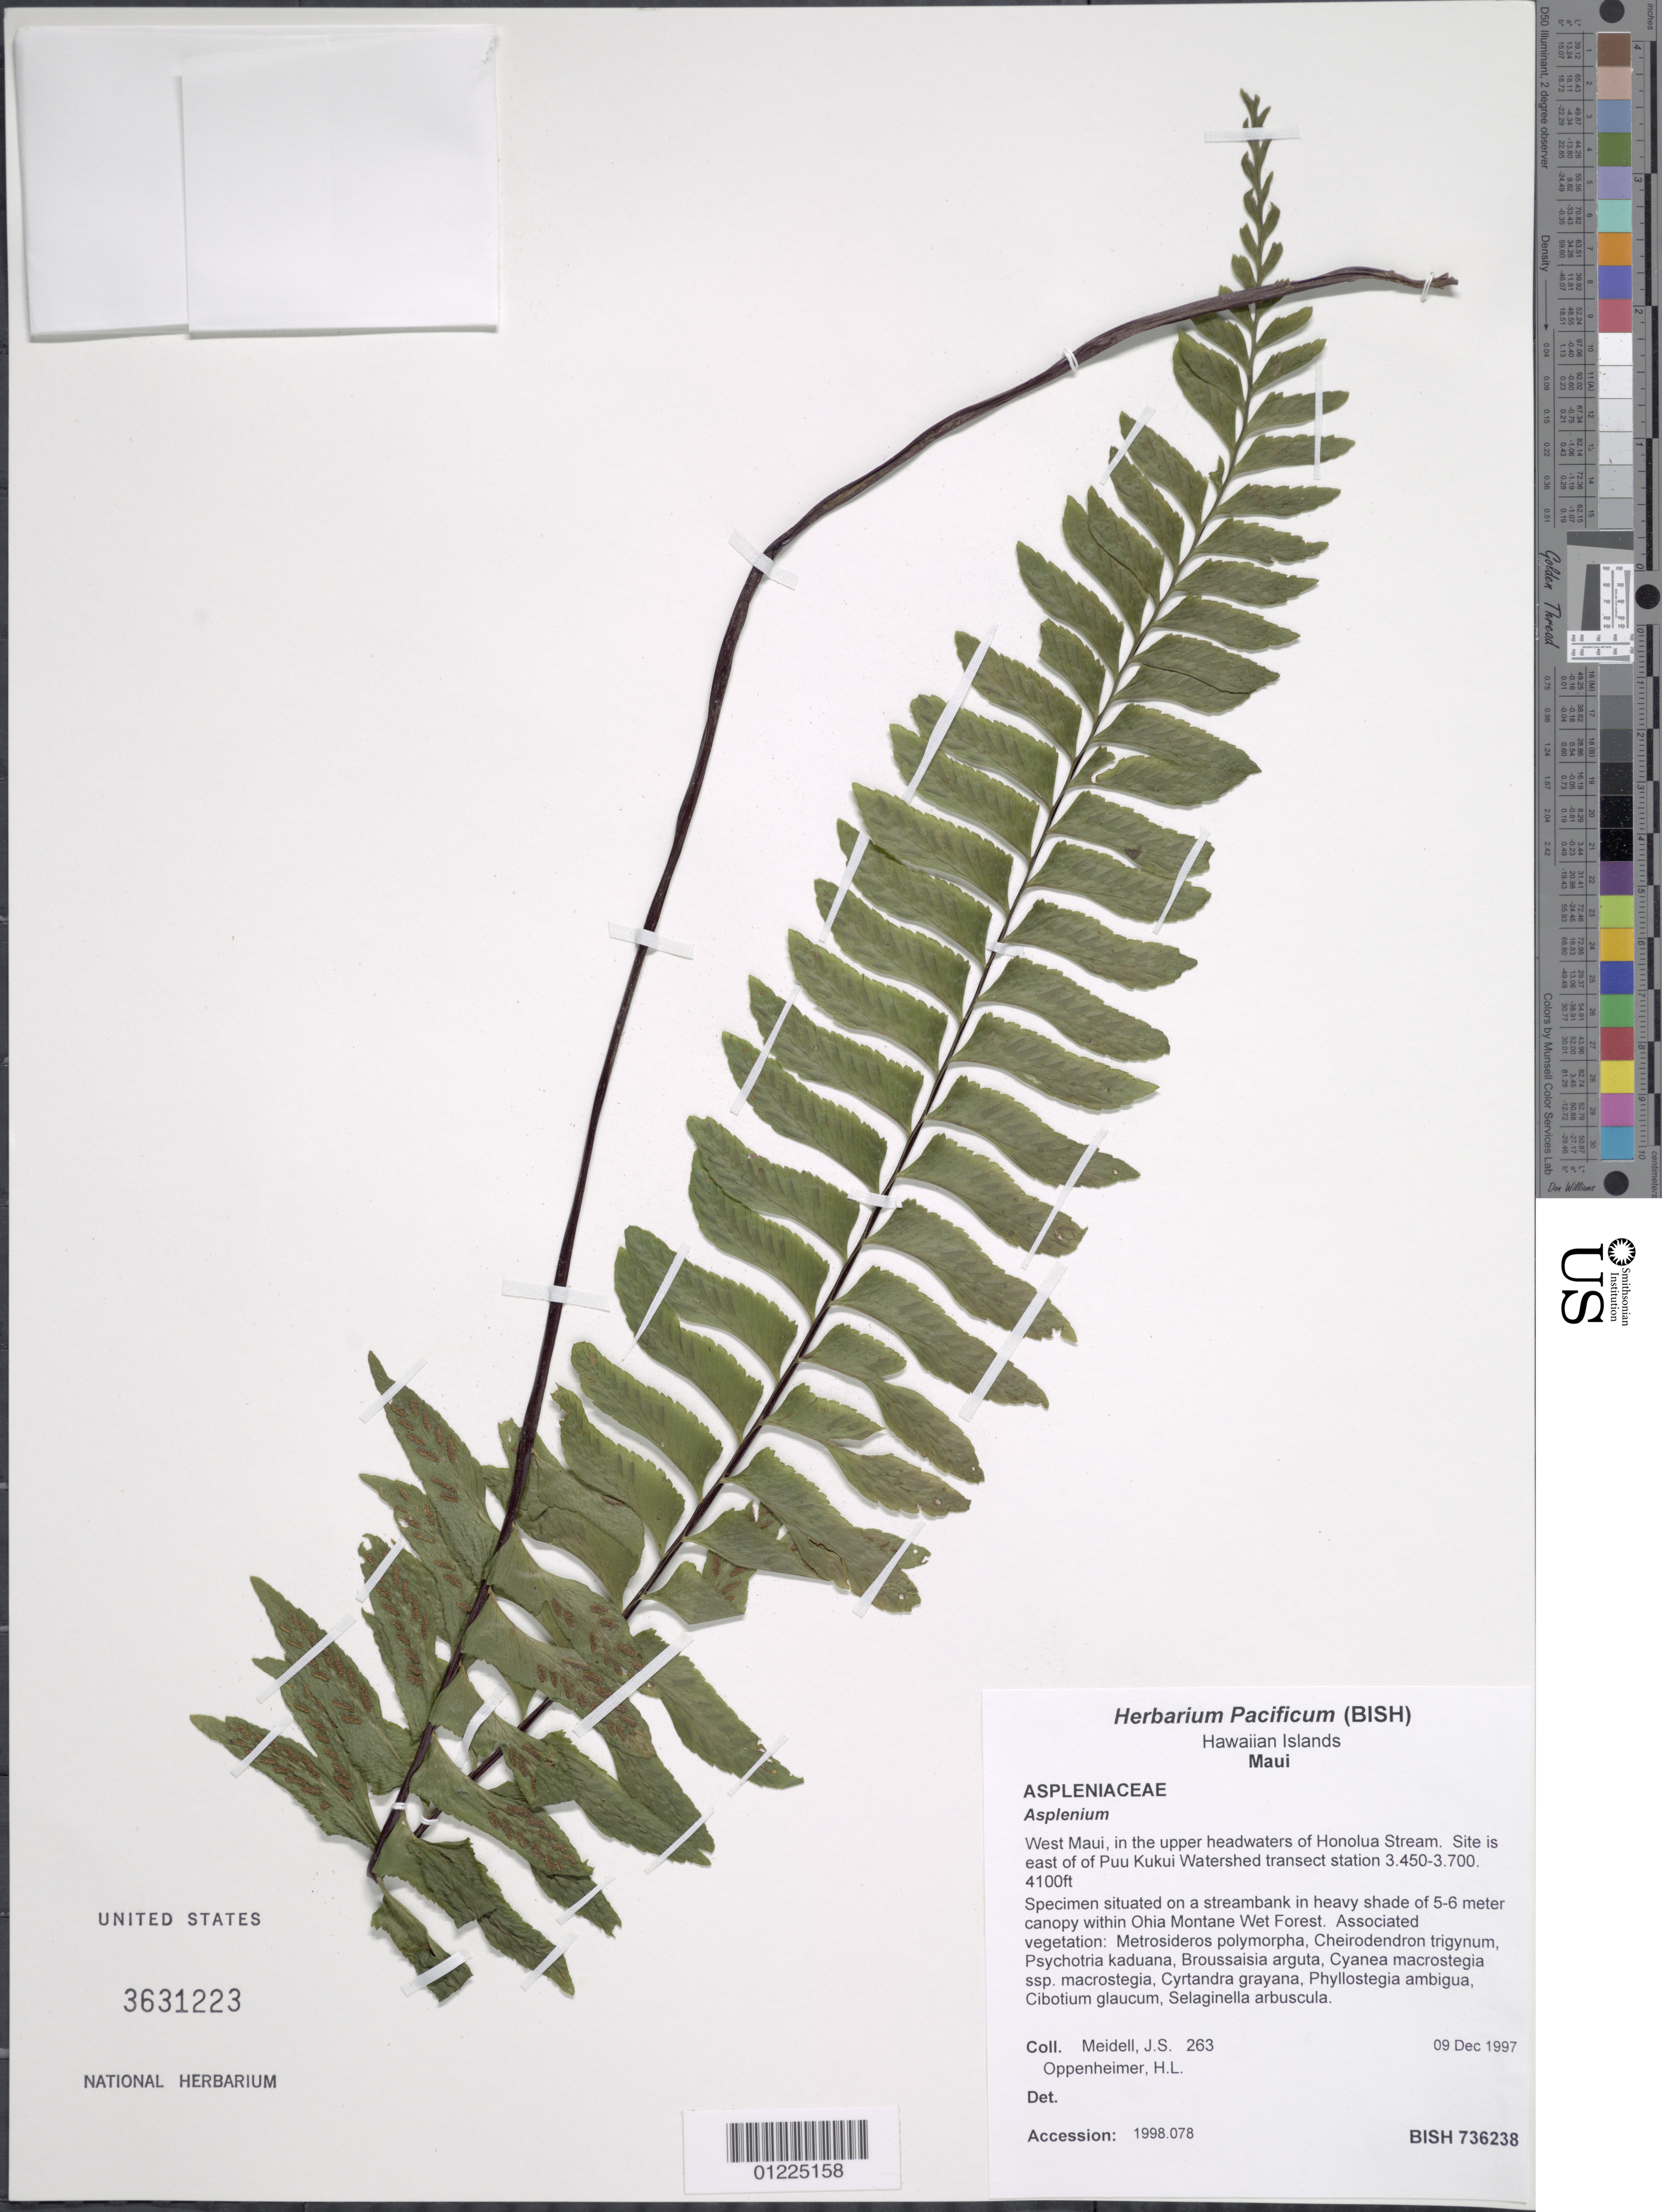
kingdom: Plantae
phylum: Tracheophyta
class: Polypodiopsida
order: Polypodiales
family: Aspleniaceae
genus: Asplenium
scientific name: Asplenium sp.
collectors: J. Meidell & H. L. Oppenheimer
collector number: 263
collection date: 1997-12-09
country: United States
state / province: Hawaii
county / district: Maui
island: Maui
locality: West Maui, in the upper headwaters of Honolua Stream, east of Puu Kukui Watershed station.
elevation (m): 1250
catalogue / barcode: US 3631223